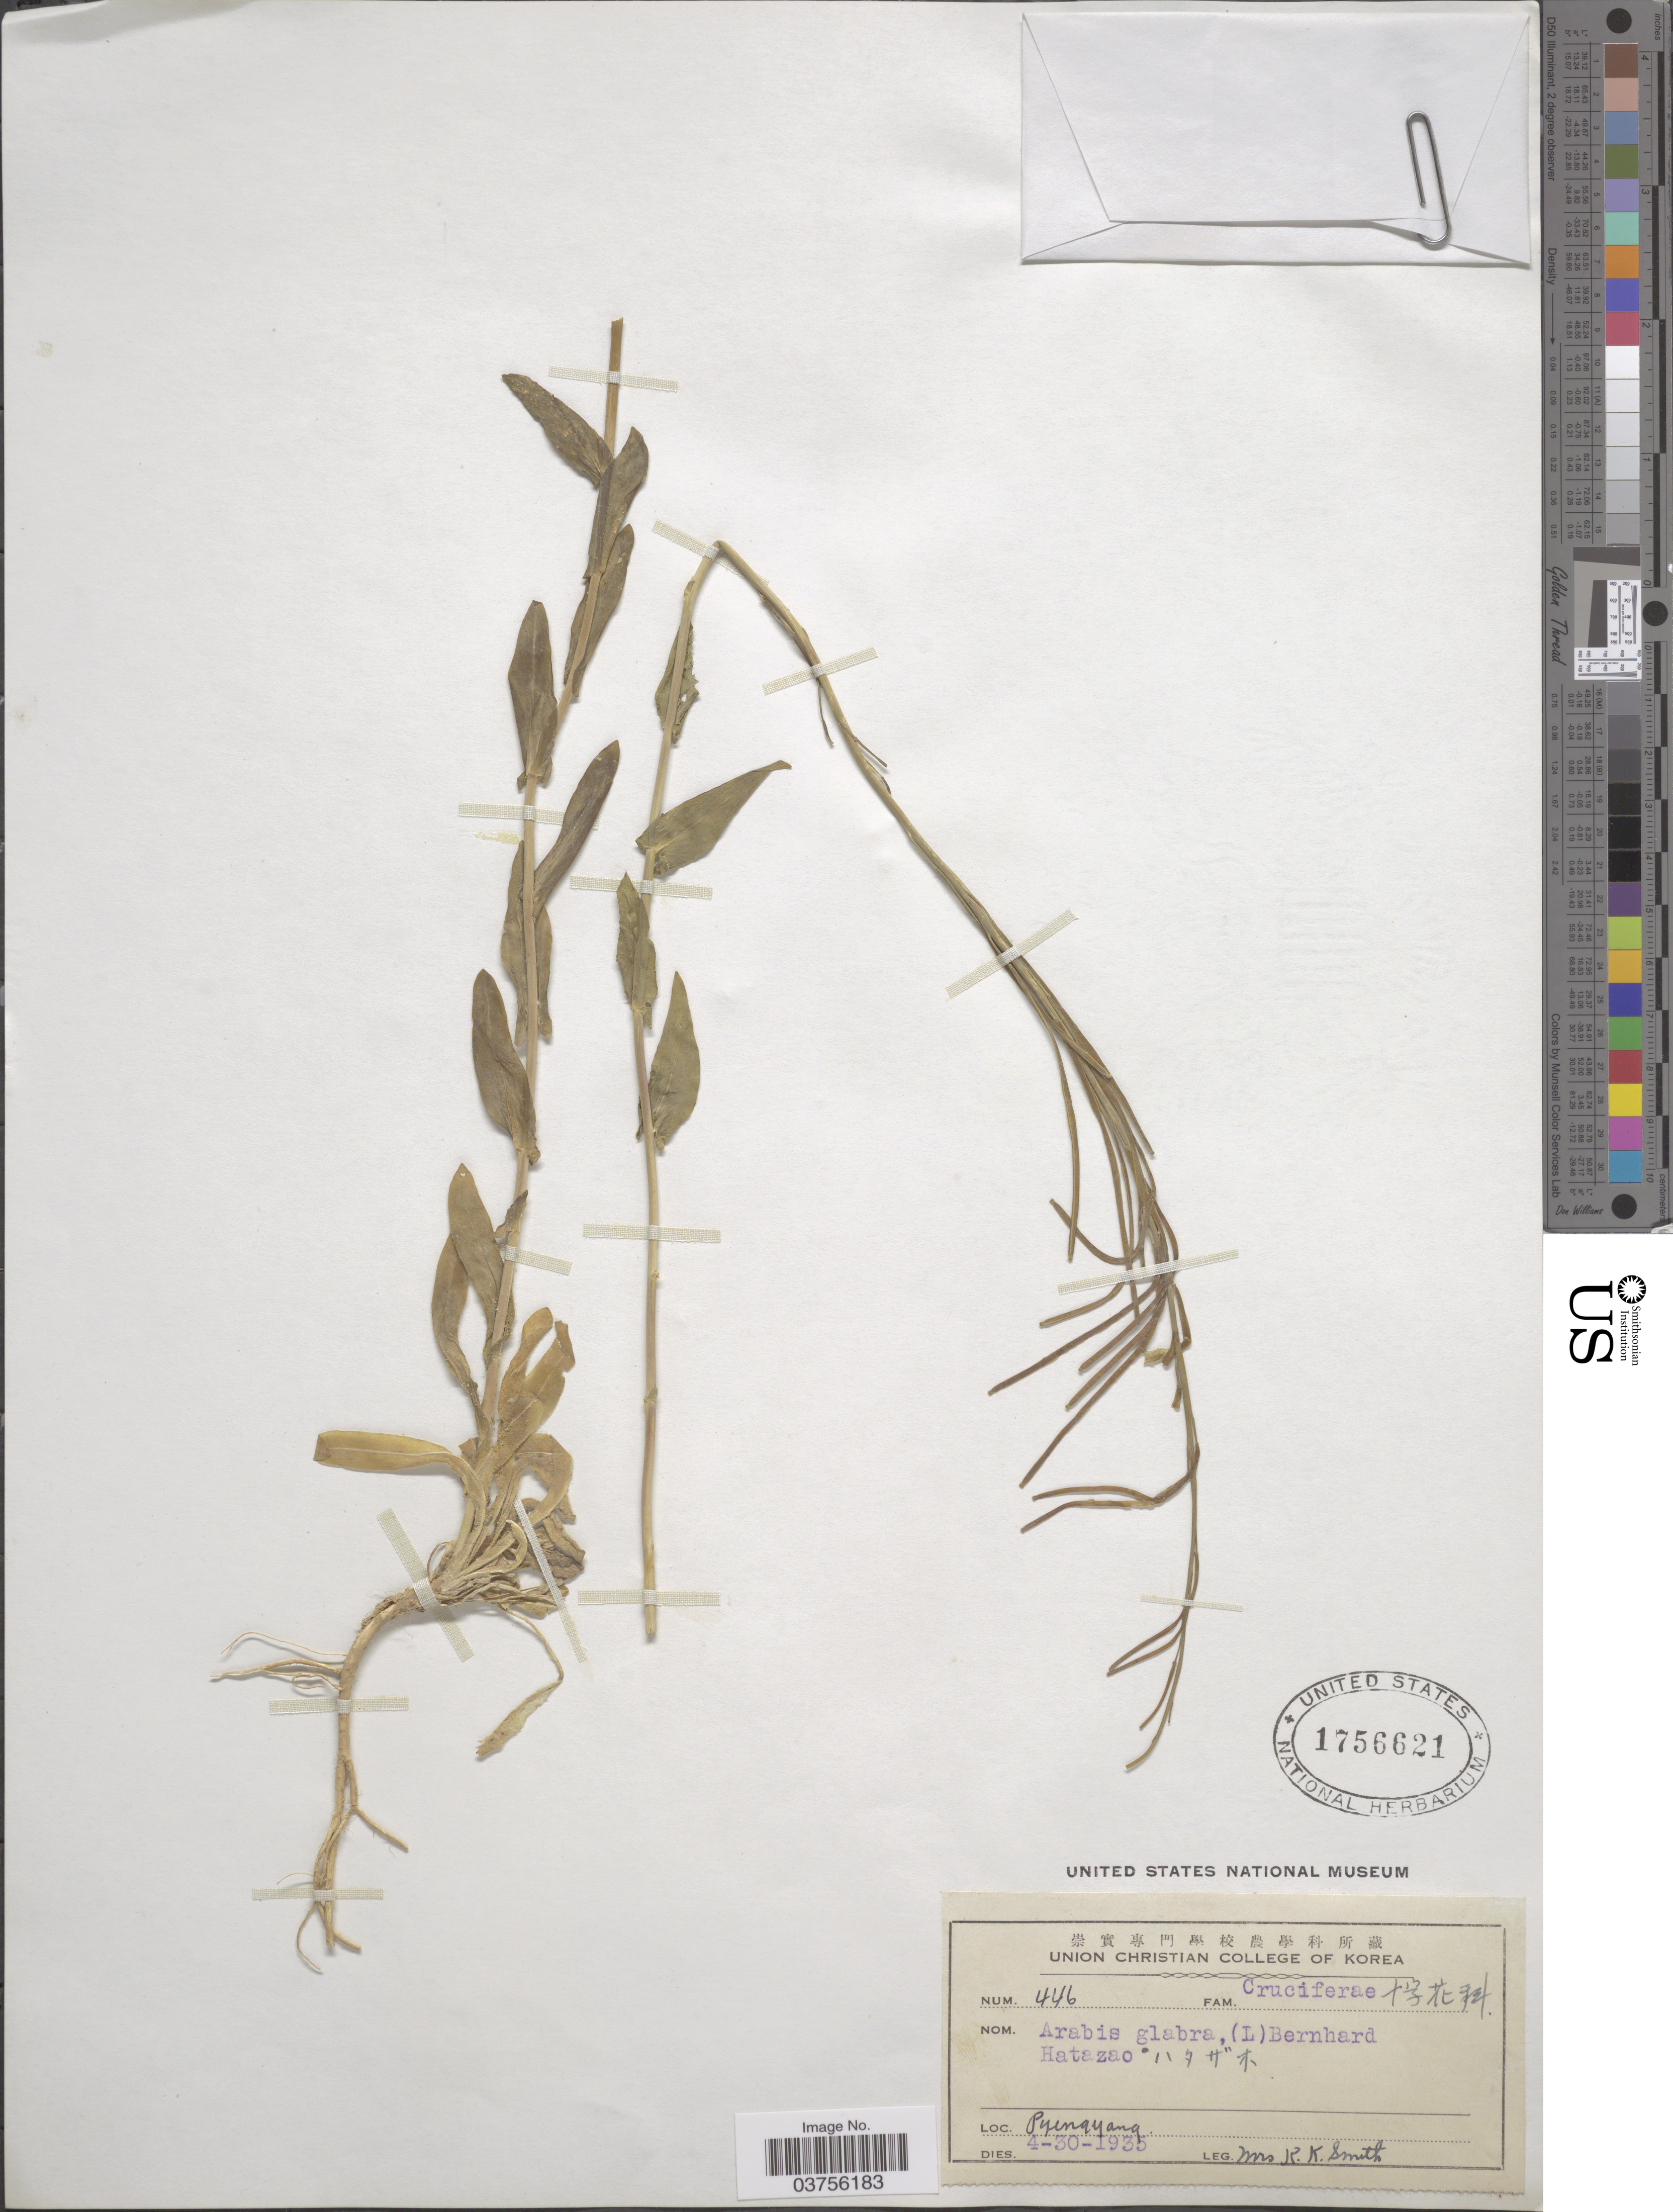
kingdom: Plantae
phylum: Tracheophyta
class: Magnoliopsida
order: Brassicales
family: Brassicaceae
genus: Turritis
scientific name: Turritis glabra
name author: L.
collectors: Mrs. R. K. Smith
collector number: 446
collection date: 1935-04-30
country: North Korea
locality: Pyengyang.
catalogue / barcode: US 1756621